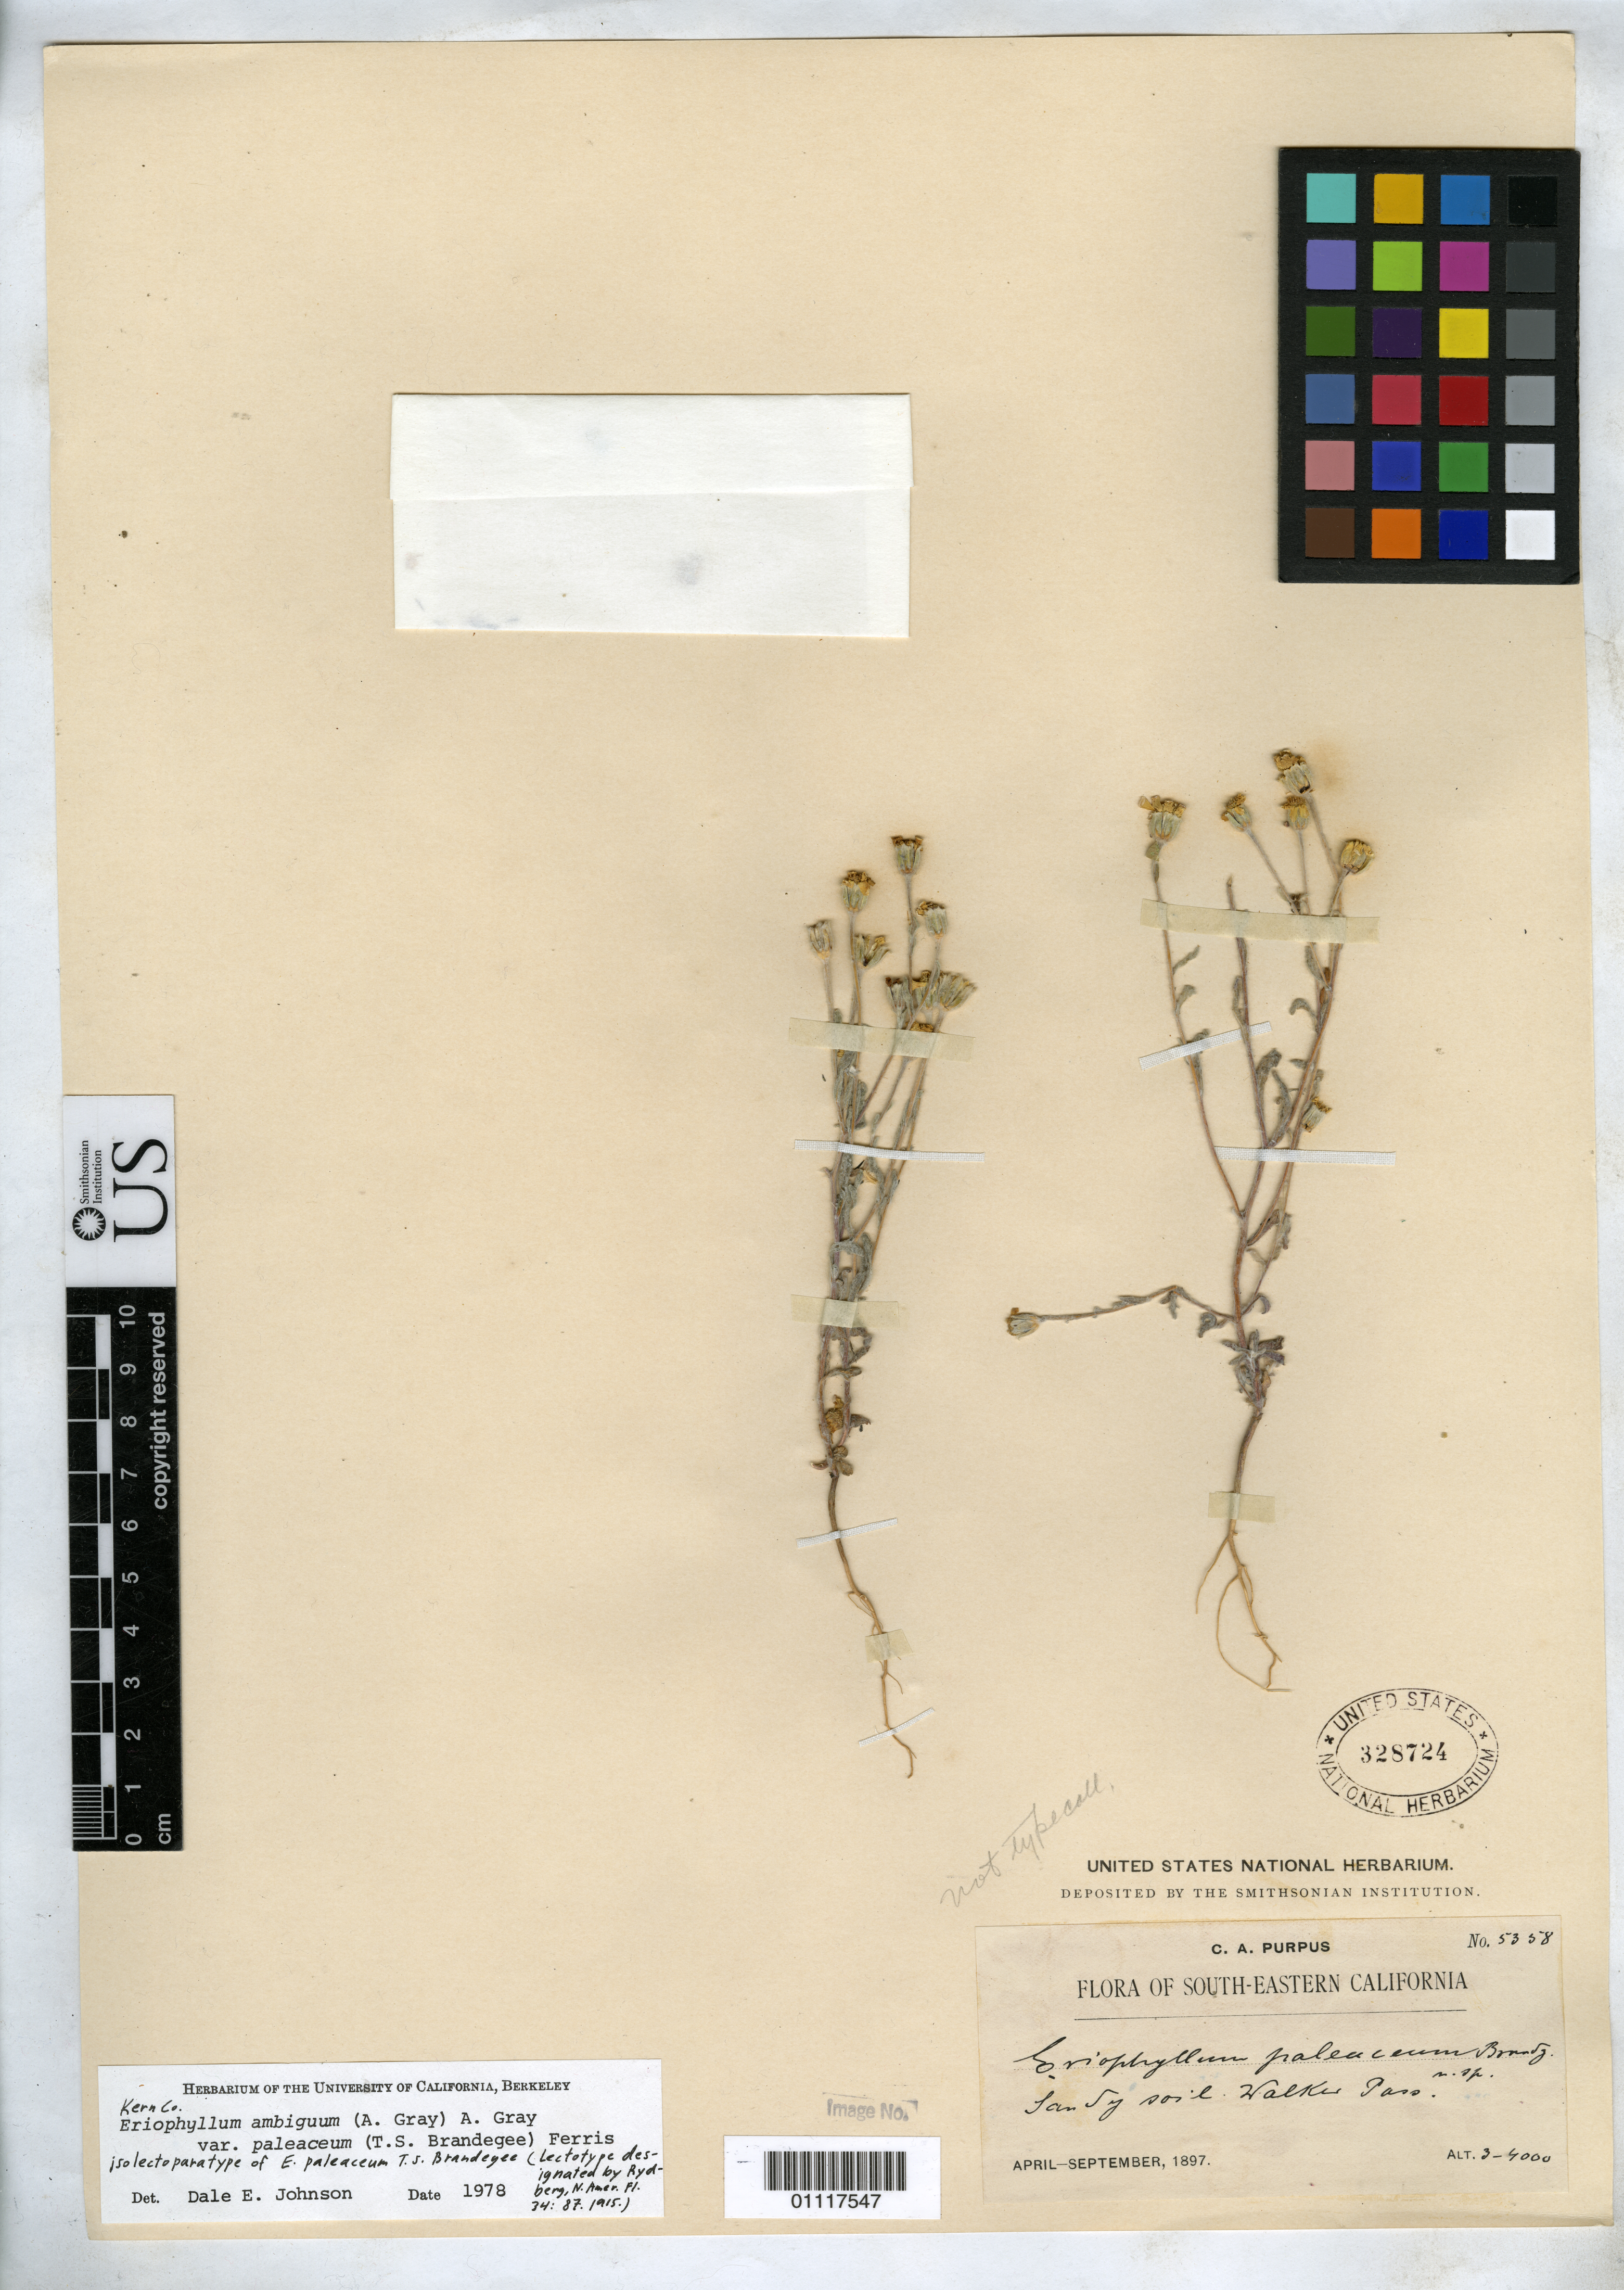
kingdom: Plantae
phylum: Tracheophyta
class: Magnoliopsida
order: Asterales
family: Asteraceae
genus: Eriophyllum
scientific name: Eriophyllum paleaceum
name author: Brandegee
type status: Syntype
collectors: C. A. Purpus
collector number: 5358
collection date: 1897-04/1897-09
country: United States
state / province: California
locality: San Sy, Walker Pass.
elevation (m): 1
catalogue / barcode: US 328724